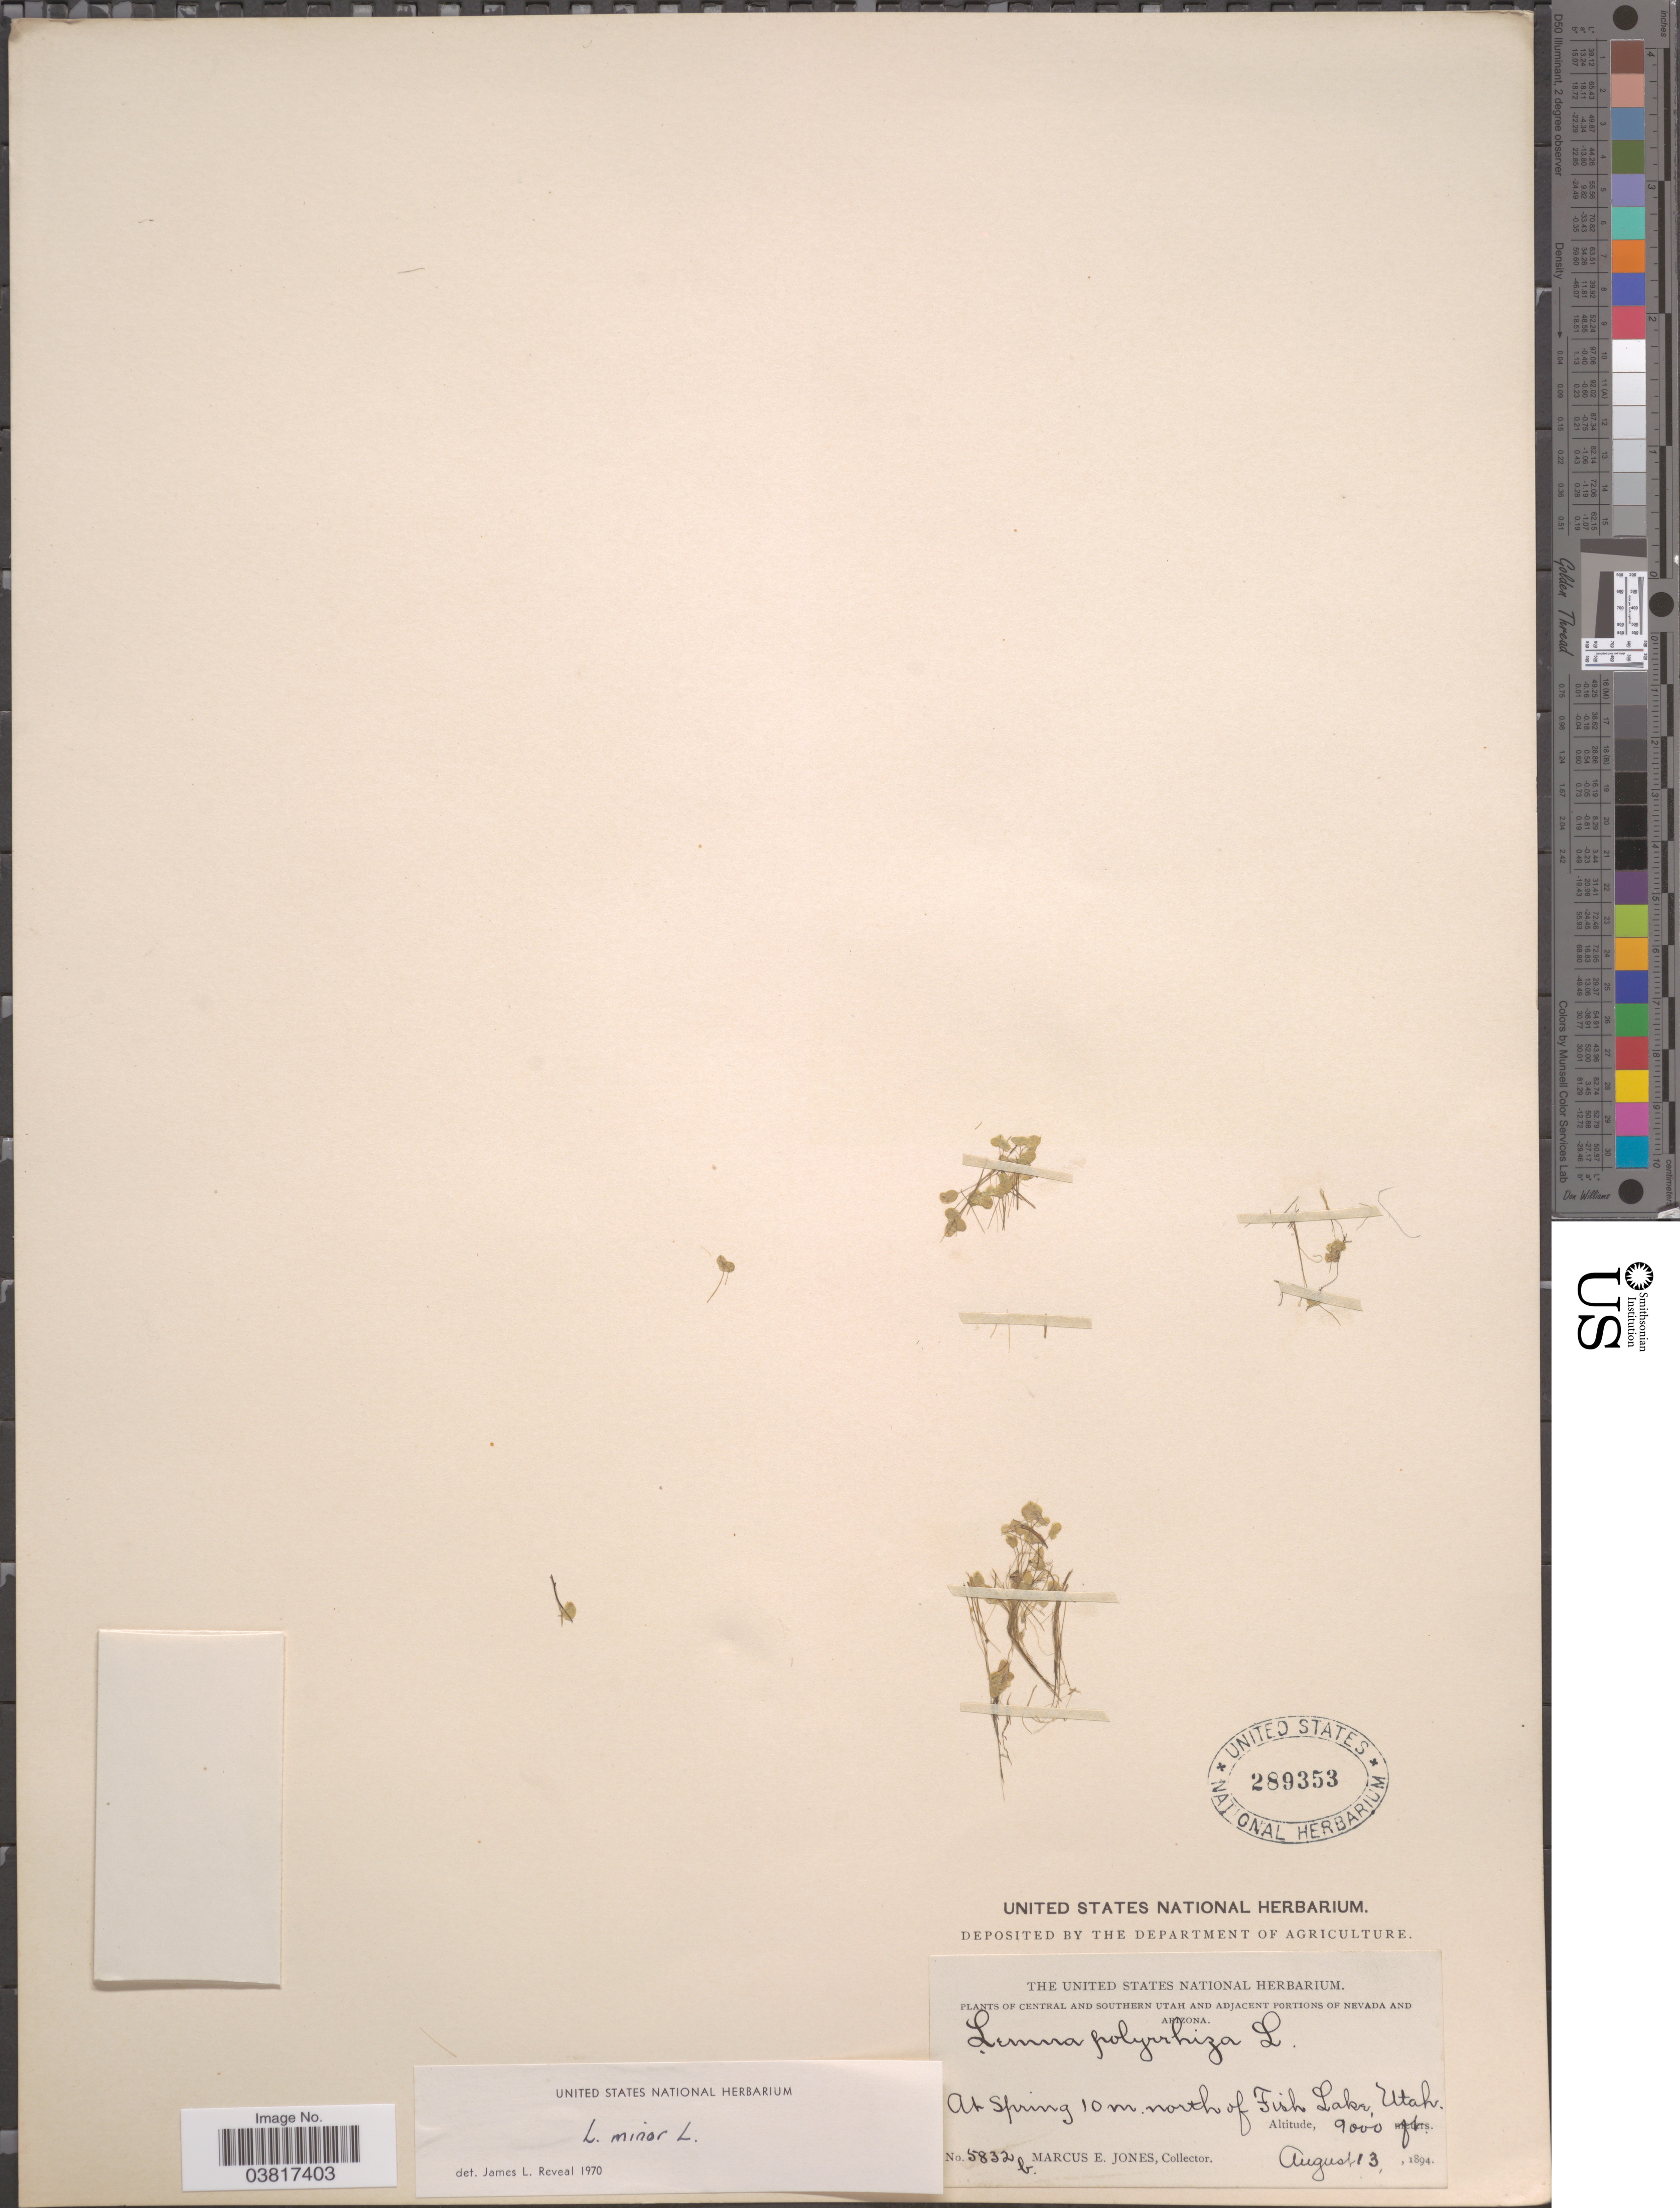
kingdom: Plantae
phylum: Tracheophyta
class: Liliopsida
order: Alismatales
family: Araceae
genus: Lemna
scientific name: Lemna minor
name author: L.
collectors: M. E. Jones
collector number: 5832b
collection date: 1894-08-13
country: United States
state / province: Utah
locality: Central and Southern Utah. At Spring 10 m. north of Fish Lake.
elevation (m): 2743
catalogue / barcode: US 289353